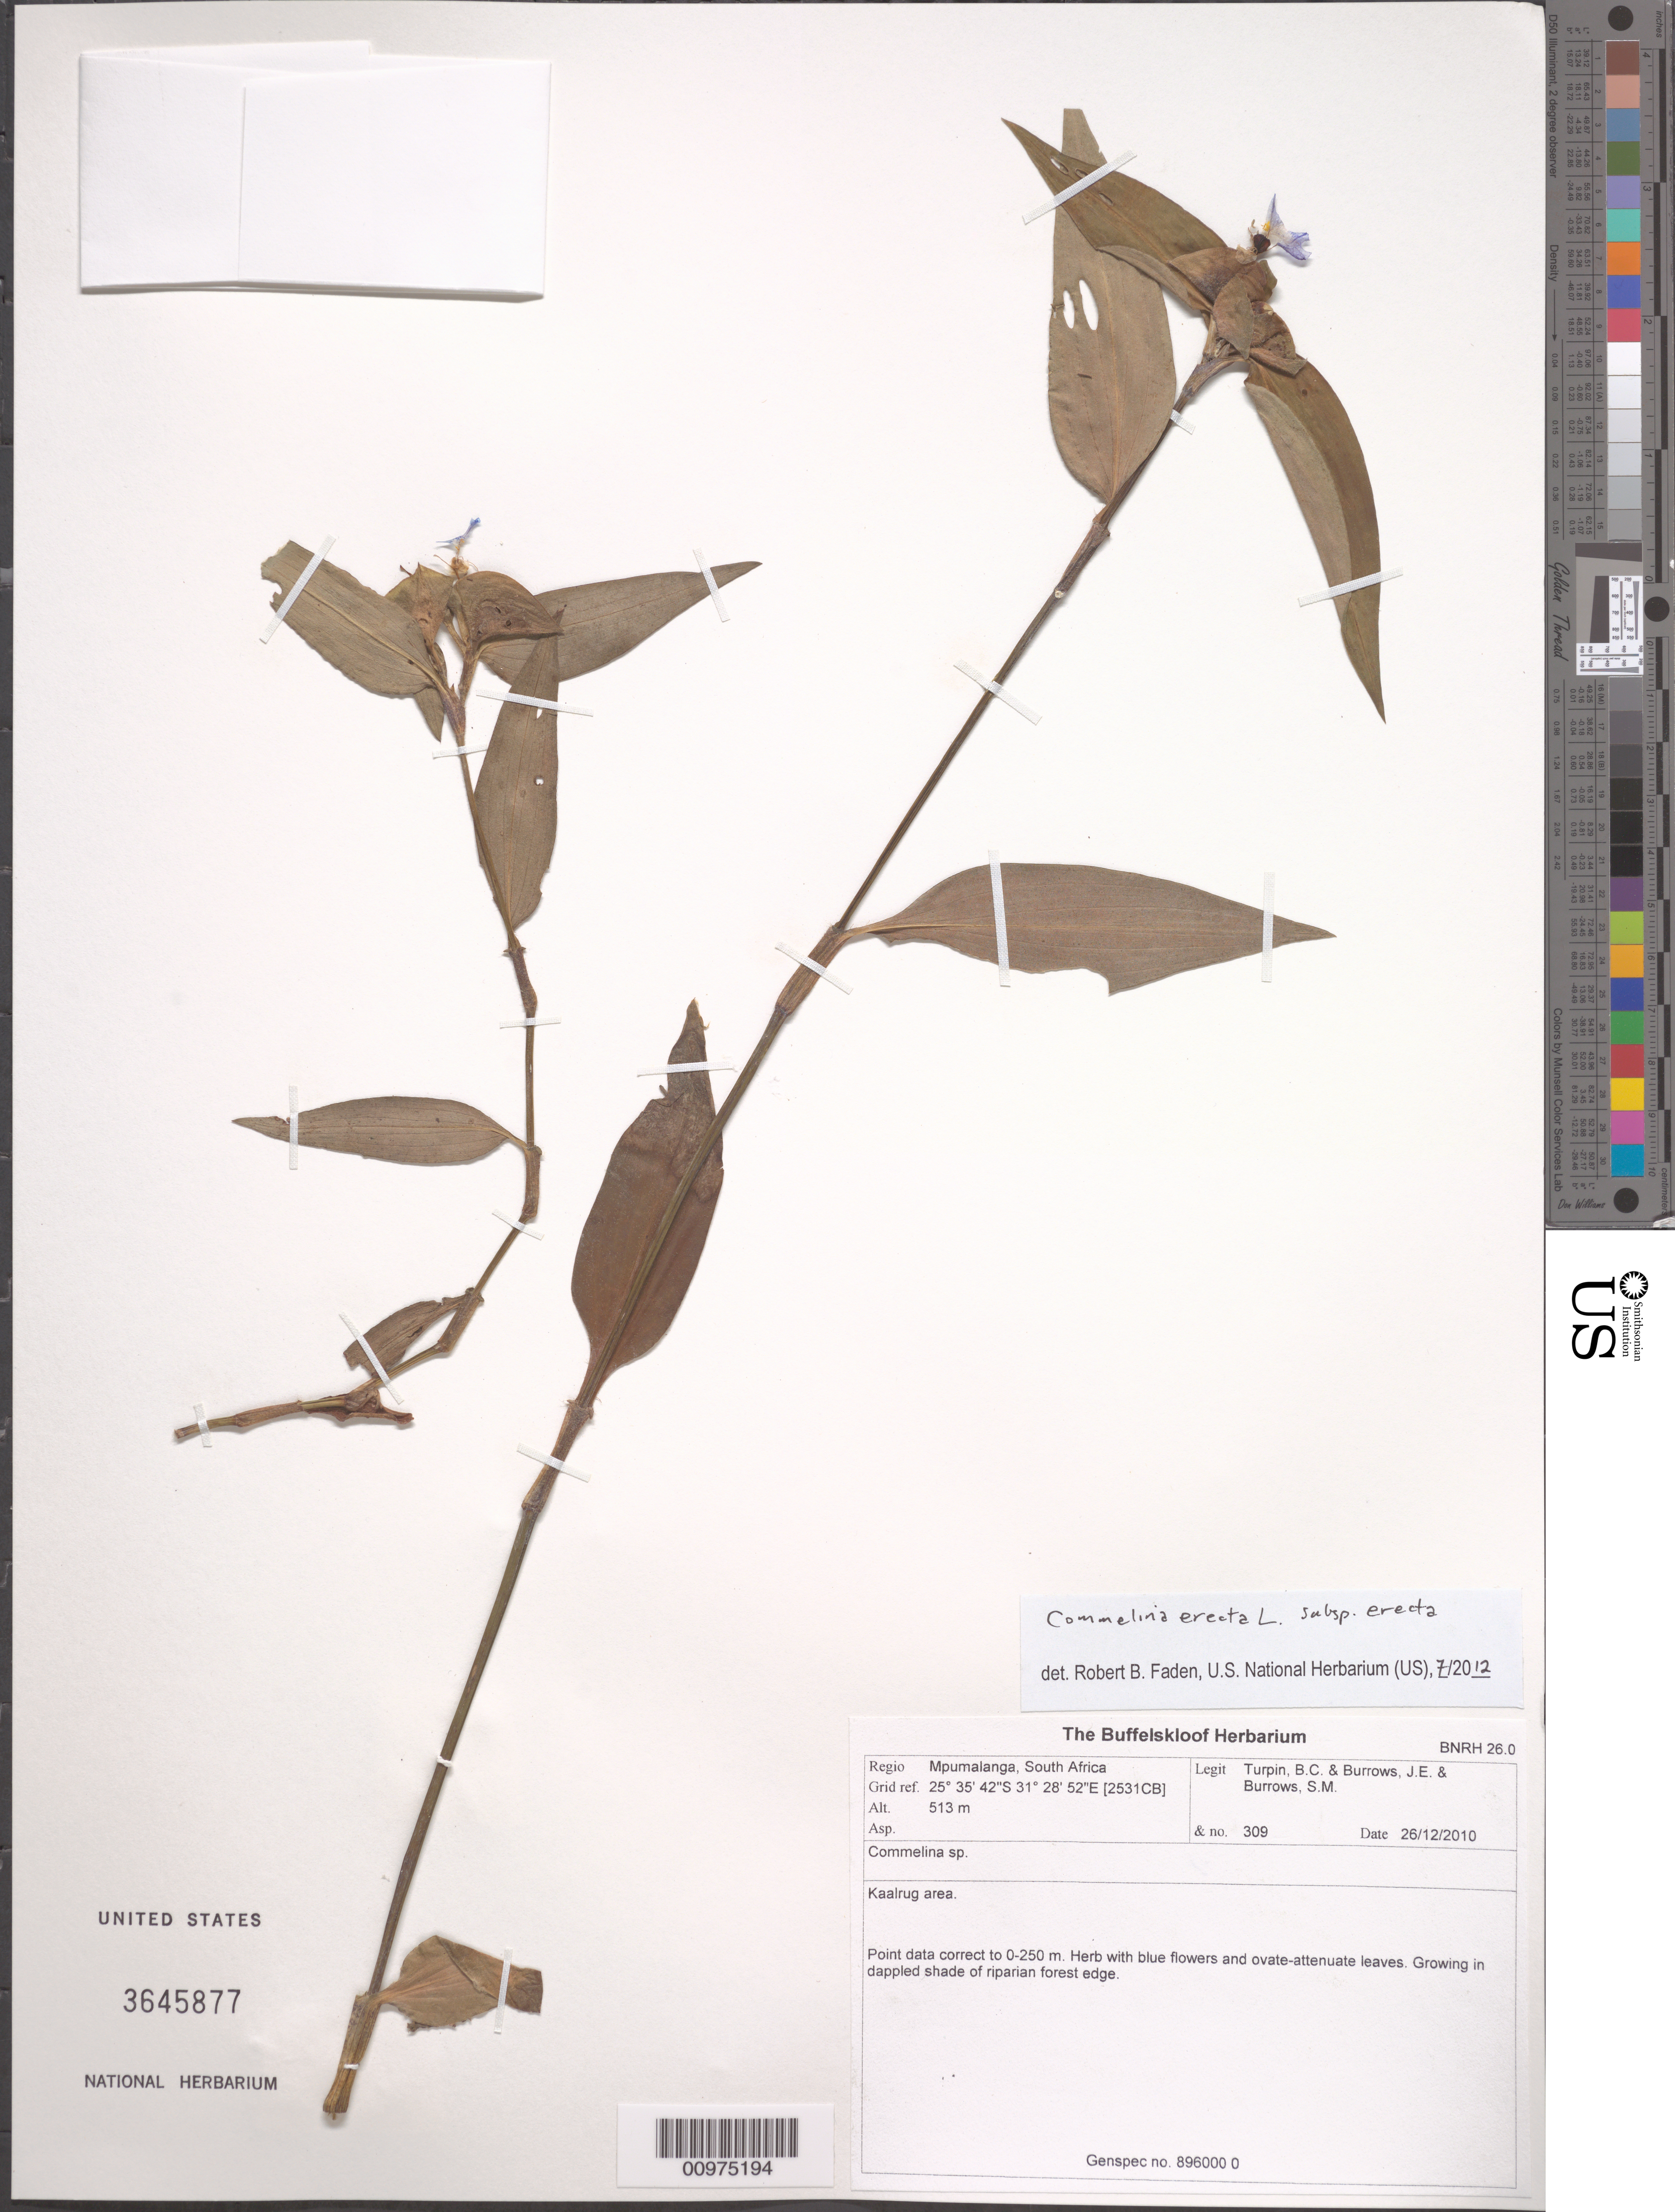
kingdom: Plantae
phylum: Tracheophyta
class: Liliopsida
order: Commelinales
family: Commelinaceae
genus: Commelina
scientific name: Commelina erecta subsp. erecta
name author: L.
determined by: Faden, Robert B., (US), Smithsonian Institution - National Museum of Natural History (UNITED STATES)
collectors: B. C. Turpin et al.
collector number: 309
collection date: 2010-12-26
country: South Africa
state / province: Mpumalanga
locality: Kaalrug area.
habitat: Growing in dappled shade of riparian forest edge.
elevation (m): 513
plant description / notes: Point data correct to 0-250 m. Genspec no. 896000 0. 2531CB. BNRH26.0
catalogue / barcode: US 3645877